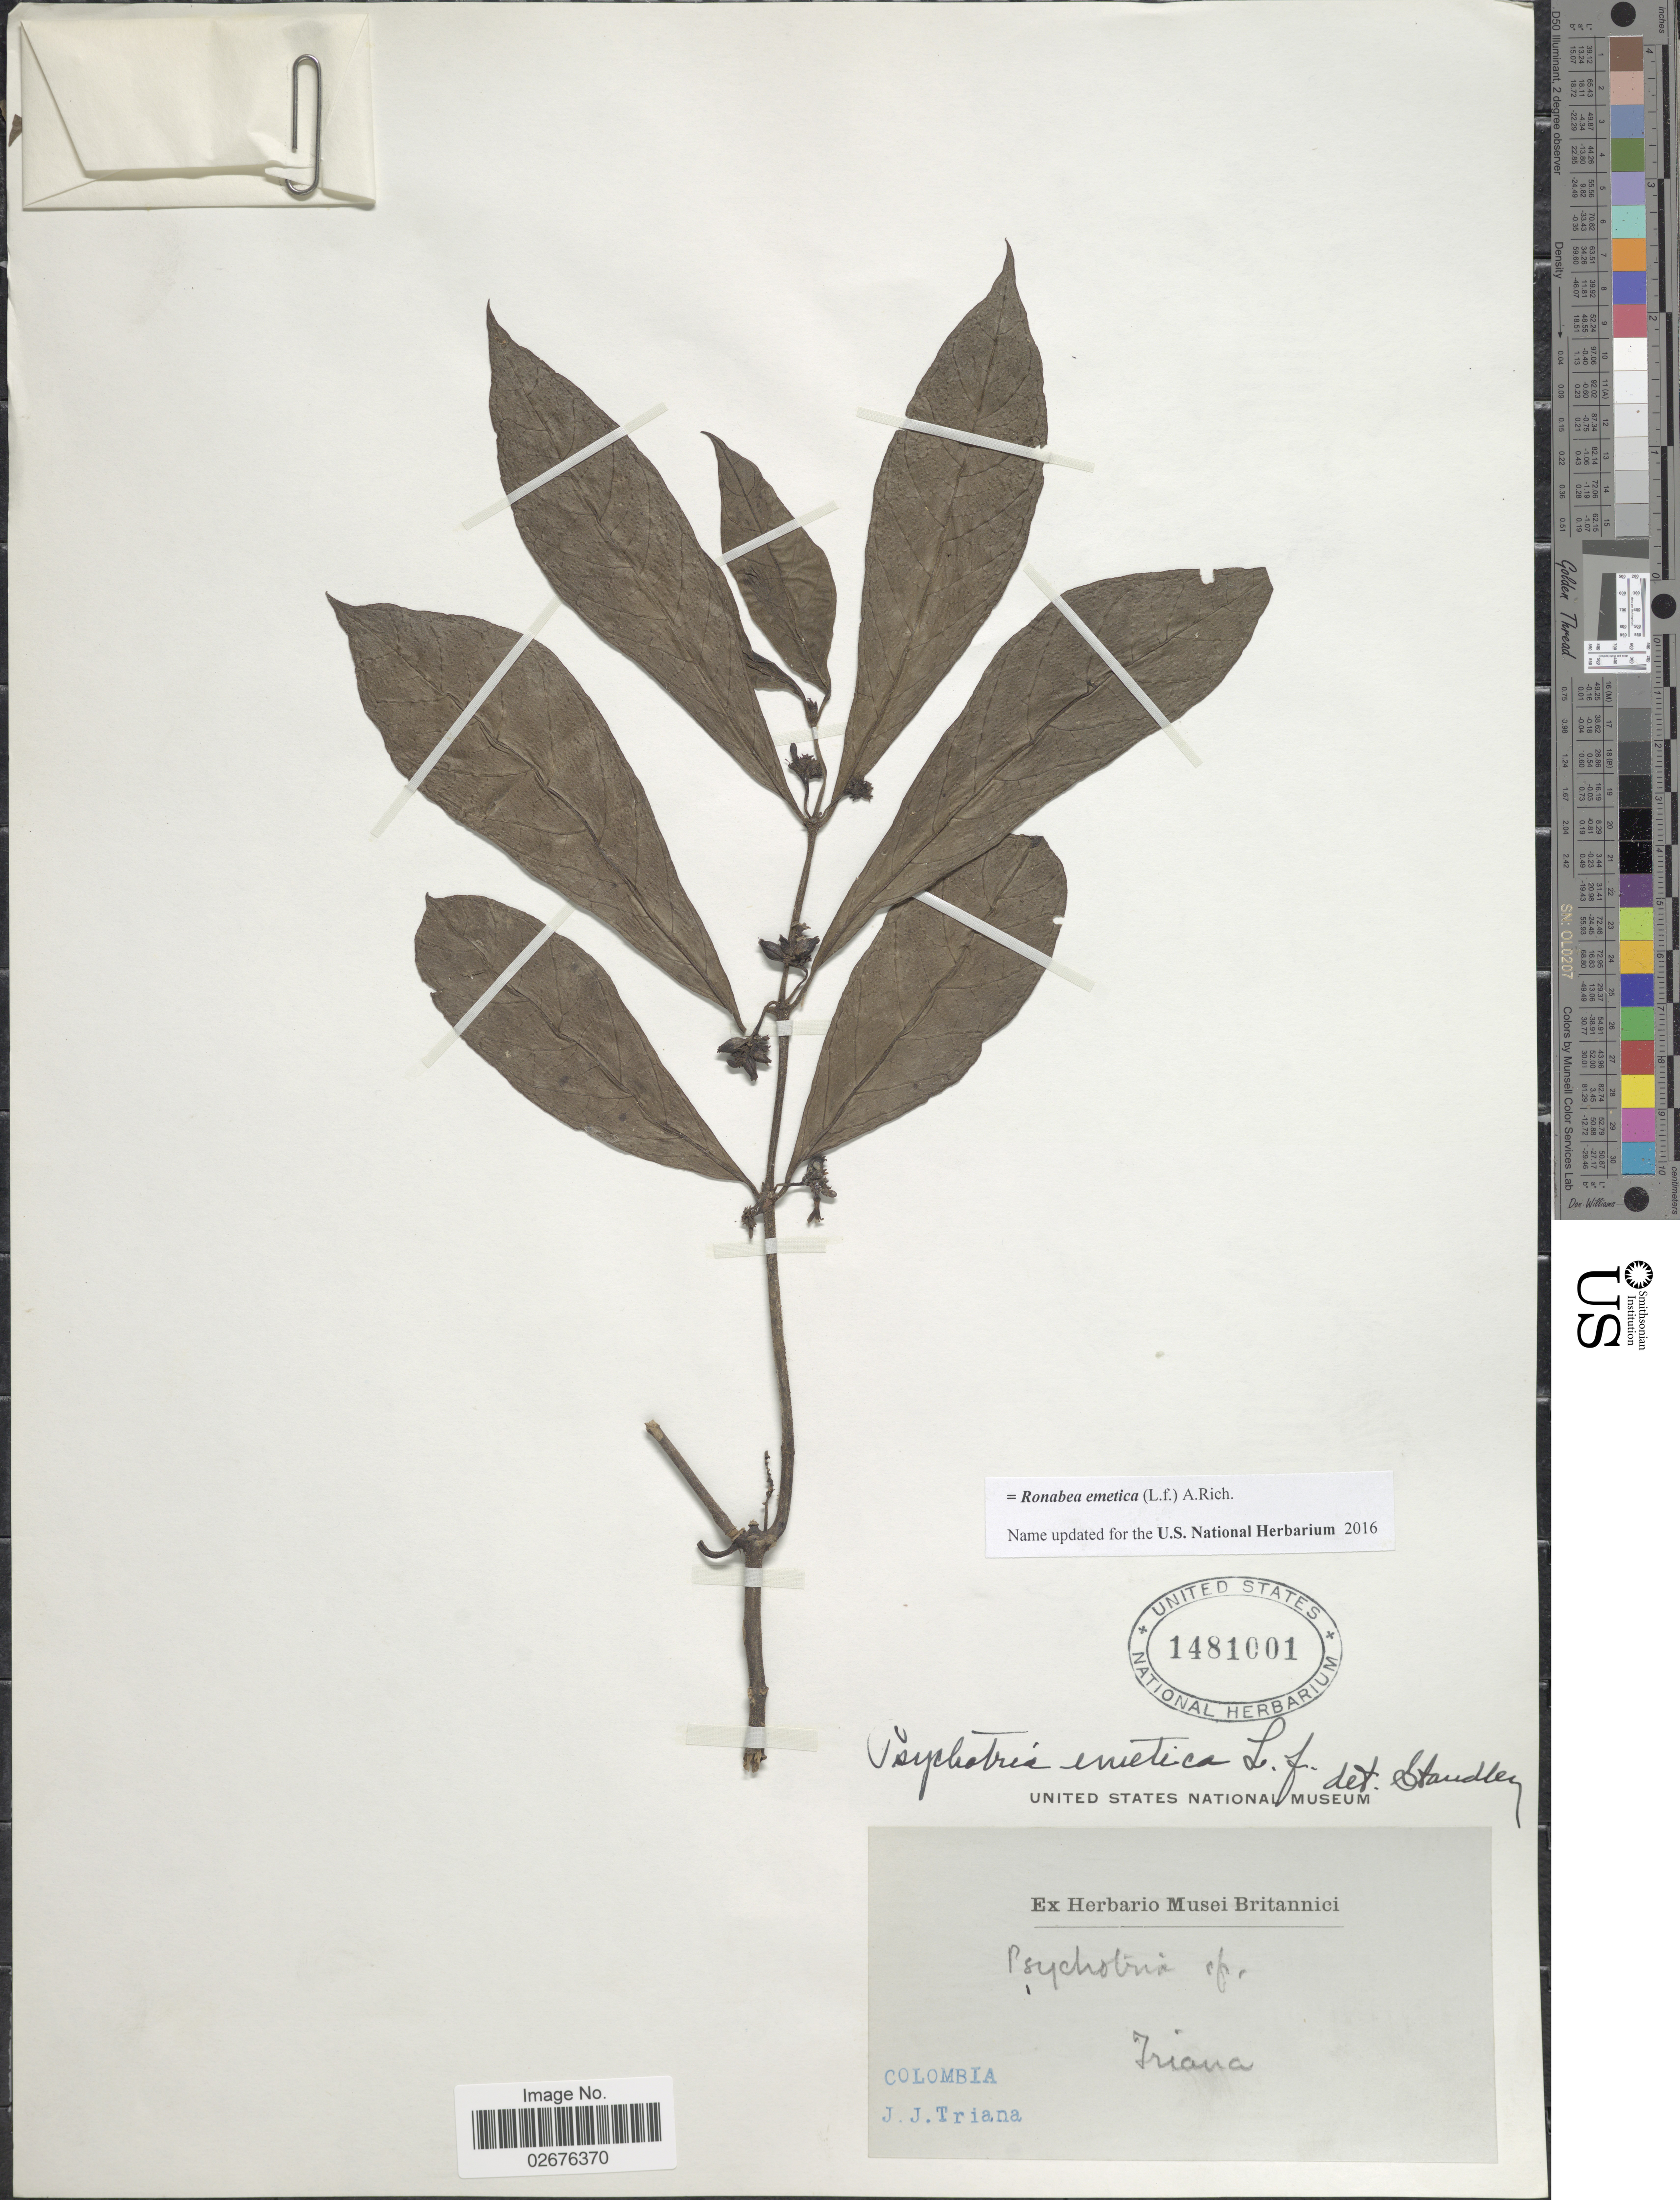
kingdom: Plantae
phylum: Tracheophyta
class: Magnoliopsida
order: Gentianales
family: Rubiaceae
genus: Ronabea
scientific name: Ronabea emetica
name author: (L. f.) A. Rich.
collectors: J. J. Triana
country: Colombia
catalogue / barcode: US 1481001